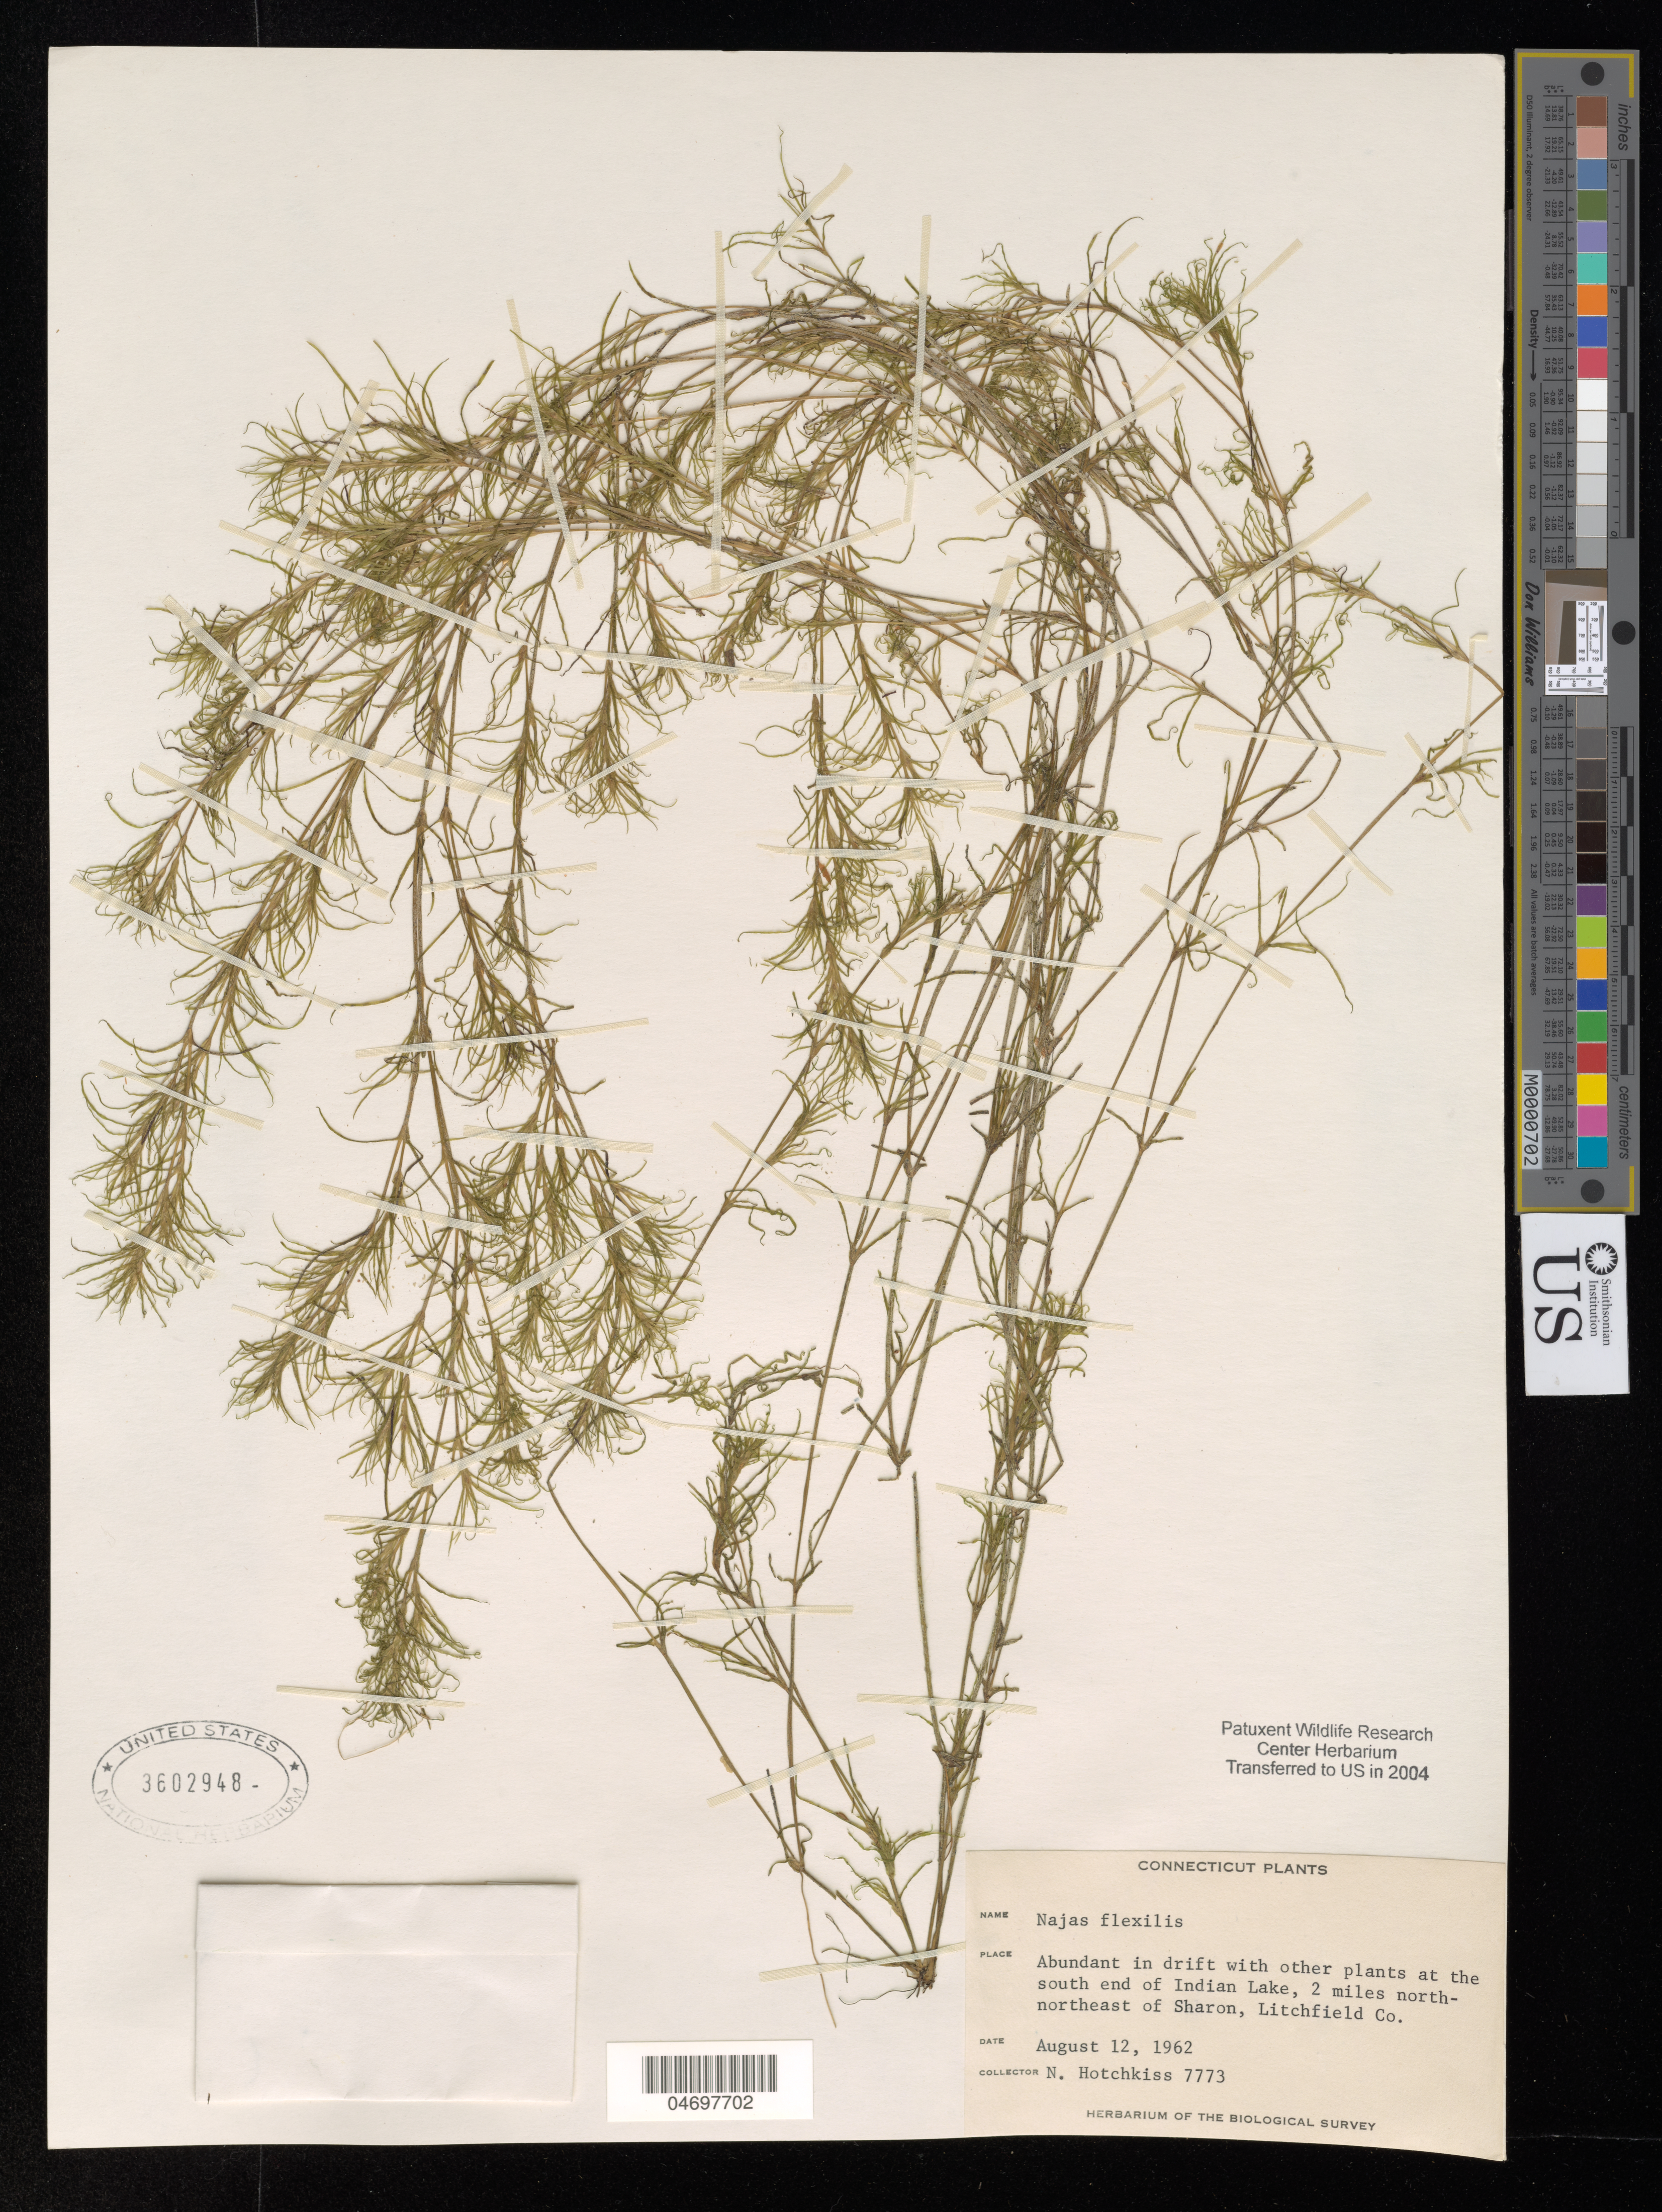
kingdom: Plantae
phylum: Tracheophyta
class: Liliopsida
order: Alismatales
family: Hydrocharitaceae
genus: Najas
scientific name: Najas flexilis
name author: (Willd.) Rostk. & Schmidt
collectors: N. Hotchkiss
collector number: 7773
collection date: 1962-08-12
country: United States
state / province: Connecticut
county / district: Litchfield Co.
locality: Mixed marsh at south end of Indian Lake, 2 miles north-northwest of Sharon.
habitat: In drift with other plants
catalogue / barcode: US 3602948